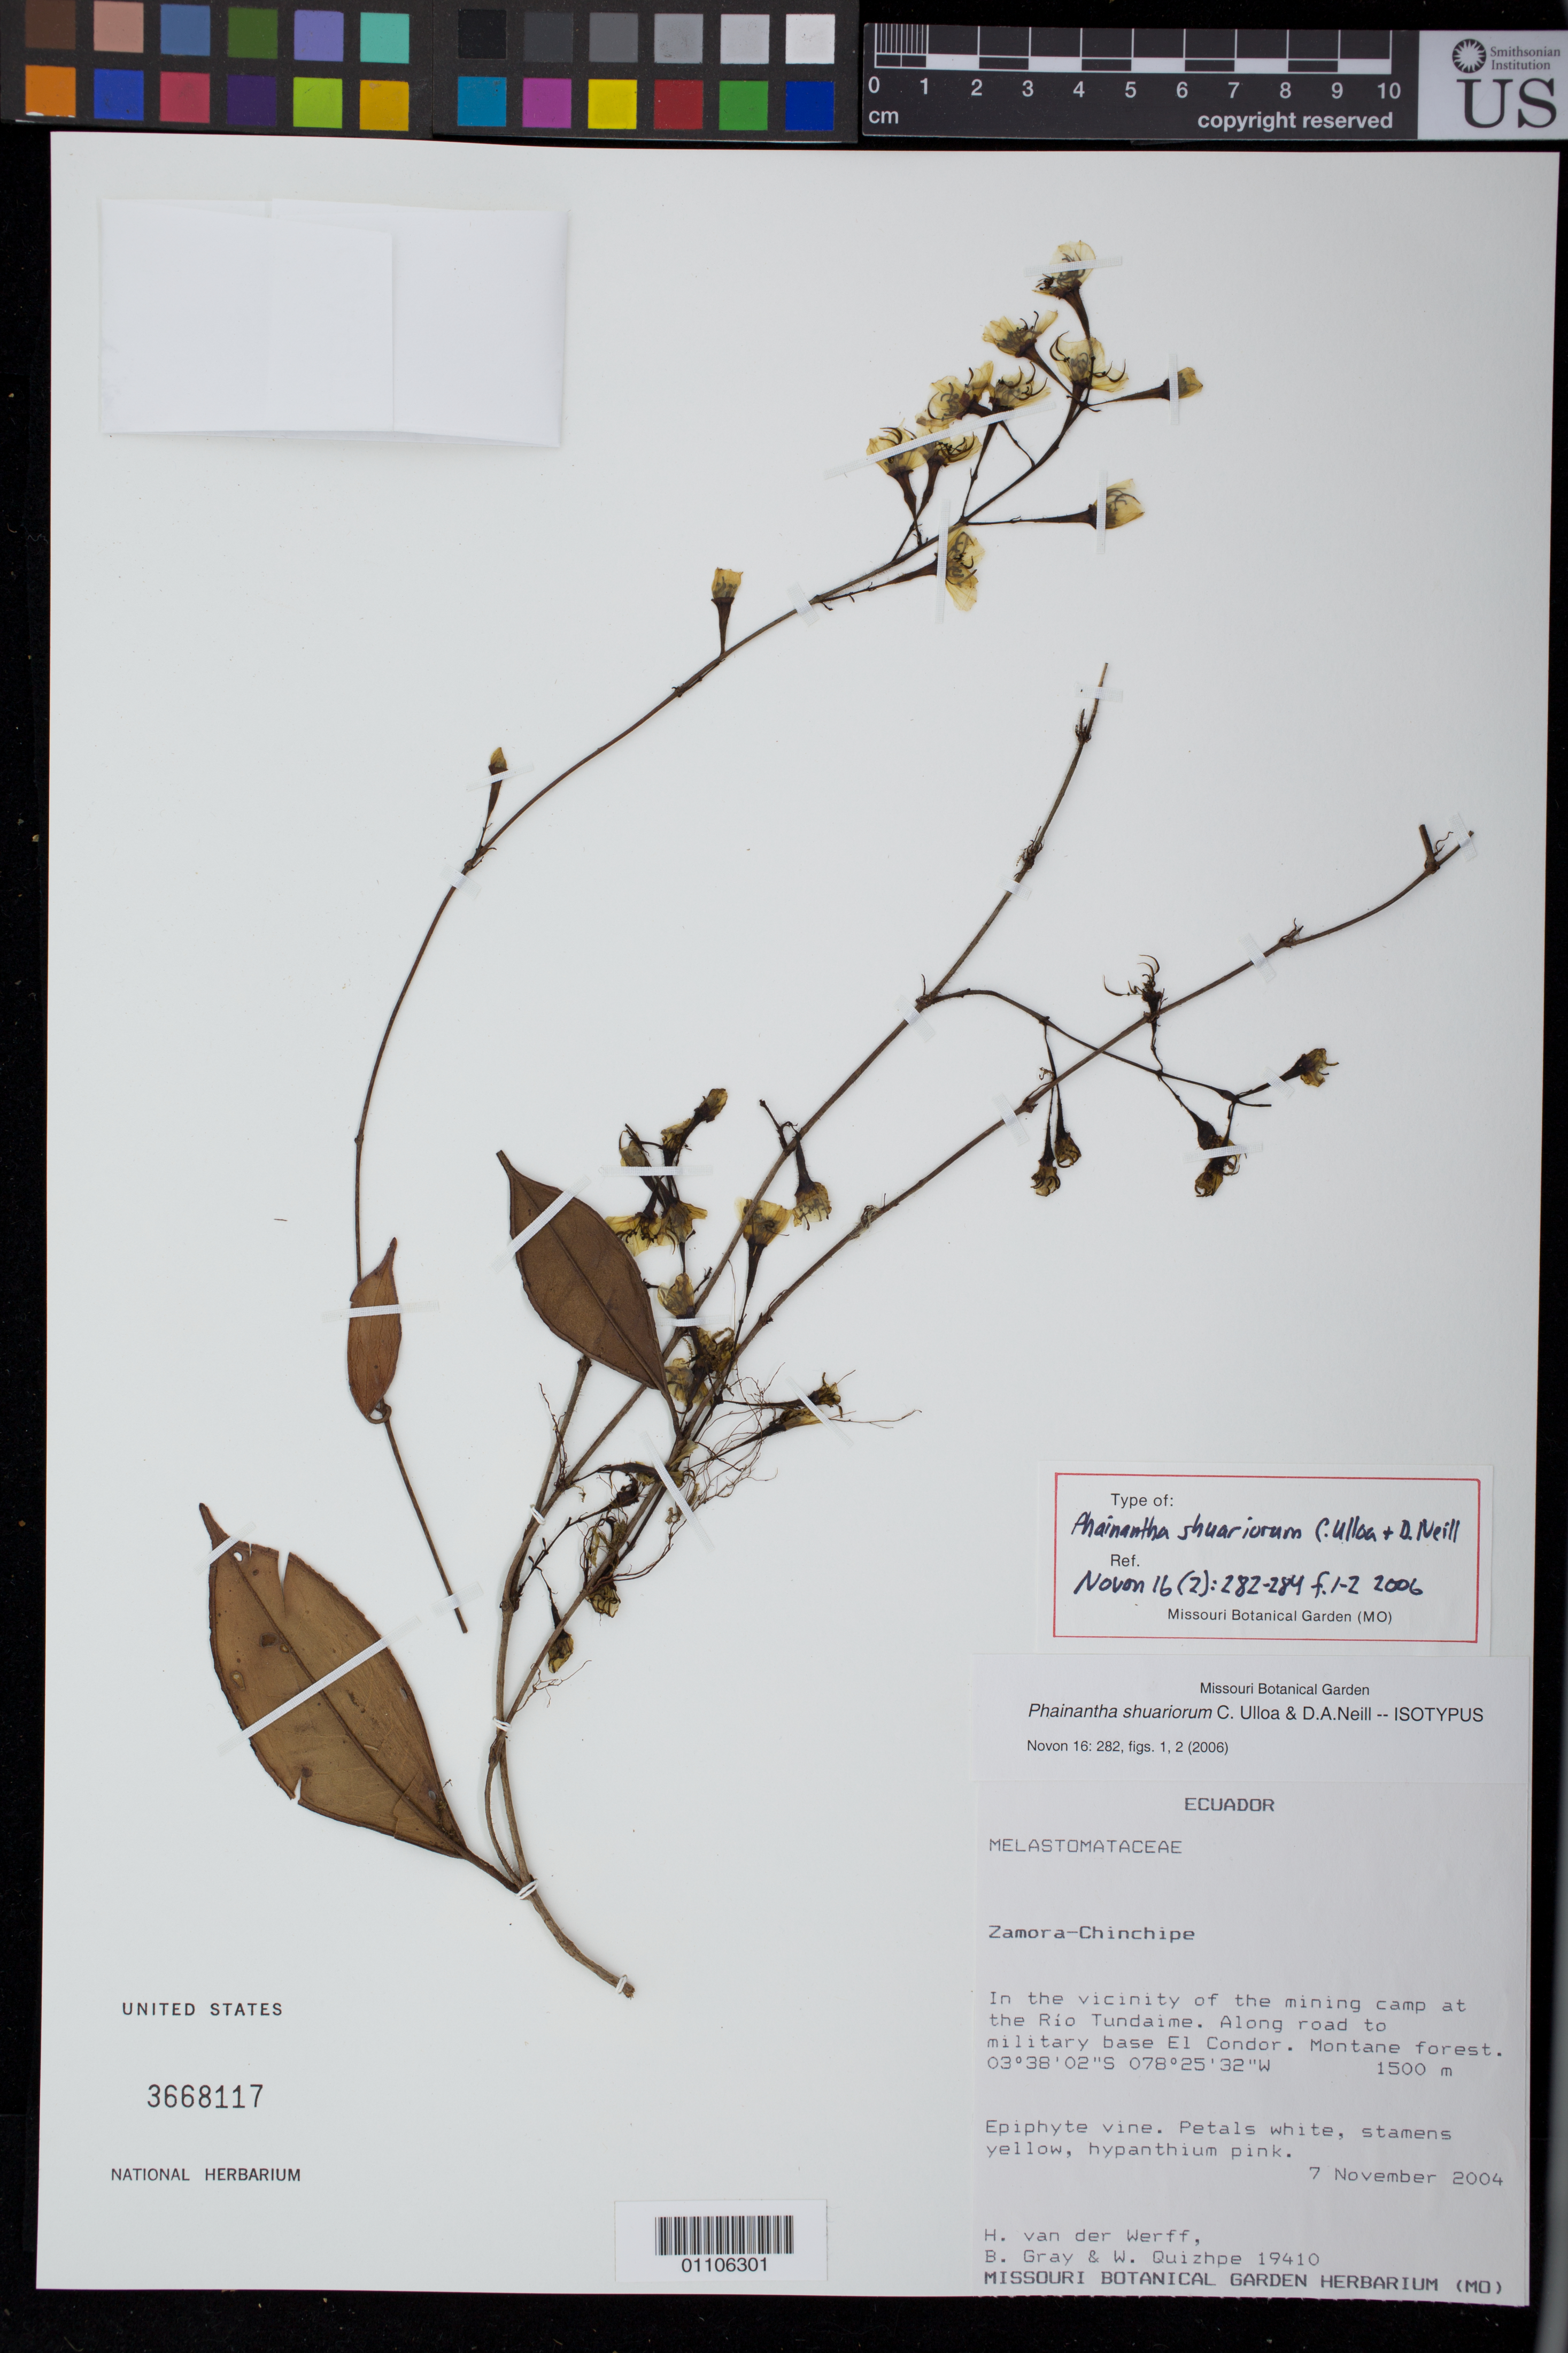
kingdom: Plantae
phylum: Tracheophyta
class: Magnoliopsida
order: Gentianales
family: Rubiaceae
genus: Pittoniotis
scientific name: Pittoniotis rotata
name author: C.M. Taylor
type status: Isotype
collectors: J. L. Jaramillo & V. Zak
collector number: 8164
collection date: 1985-08-27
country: Ecuador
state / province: Pichincha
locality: Pichincha. Reserva Florística-Ecológica "RIO GUAJALITO", km 59 de la carr. antigua Quito - Sto. Domingo de los Colorados, 3.5 km al NE de la carretera, estribaciones occidentales del Volcán Pichincha.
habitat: En bosque nublado de vegetación primario y alrededores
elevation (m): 1800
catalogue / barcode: US 3668119